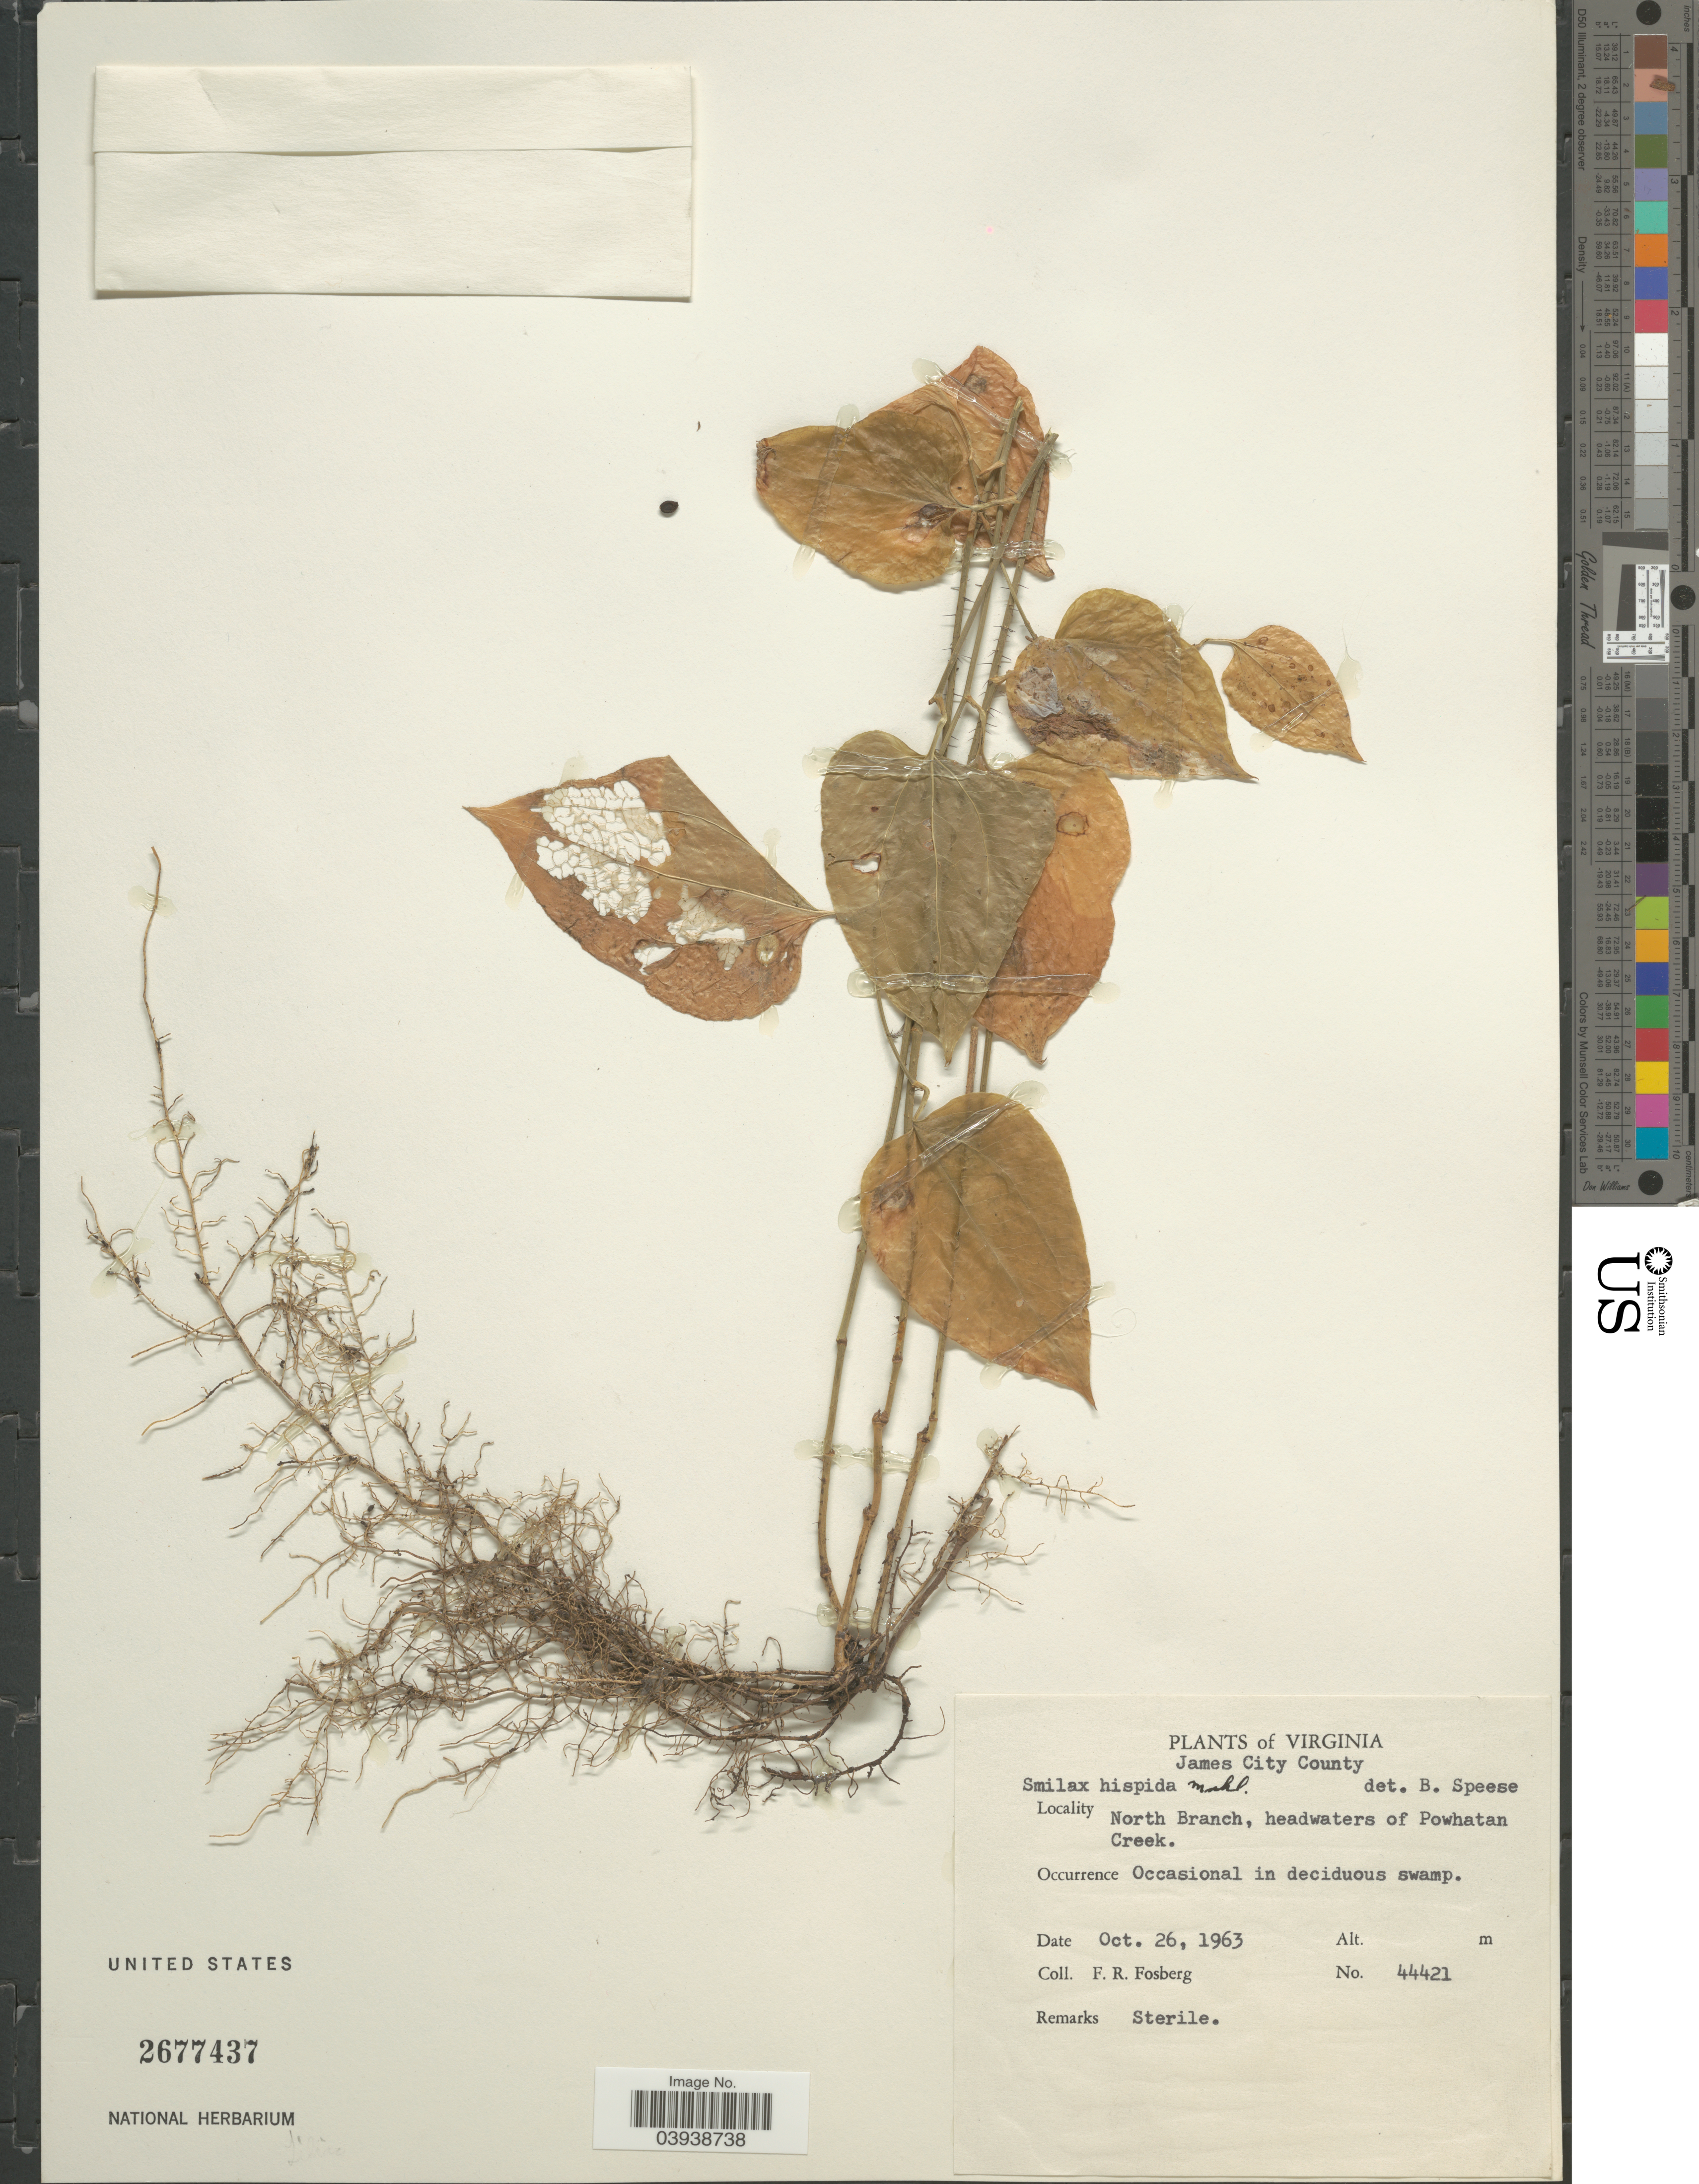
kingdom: Plantae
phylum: Tracheophyta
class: Liliopsida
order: Liliales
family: Smilacaceae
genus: Smilax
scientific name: Smilax hispida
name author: Raf.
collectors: F. R. Fosberg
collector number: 44421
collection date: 1963-10-26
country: United States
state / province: Virginia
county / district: James City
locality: James City County. North Branch, headwaters of Powhatan Creek.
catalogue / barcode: US 2677437